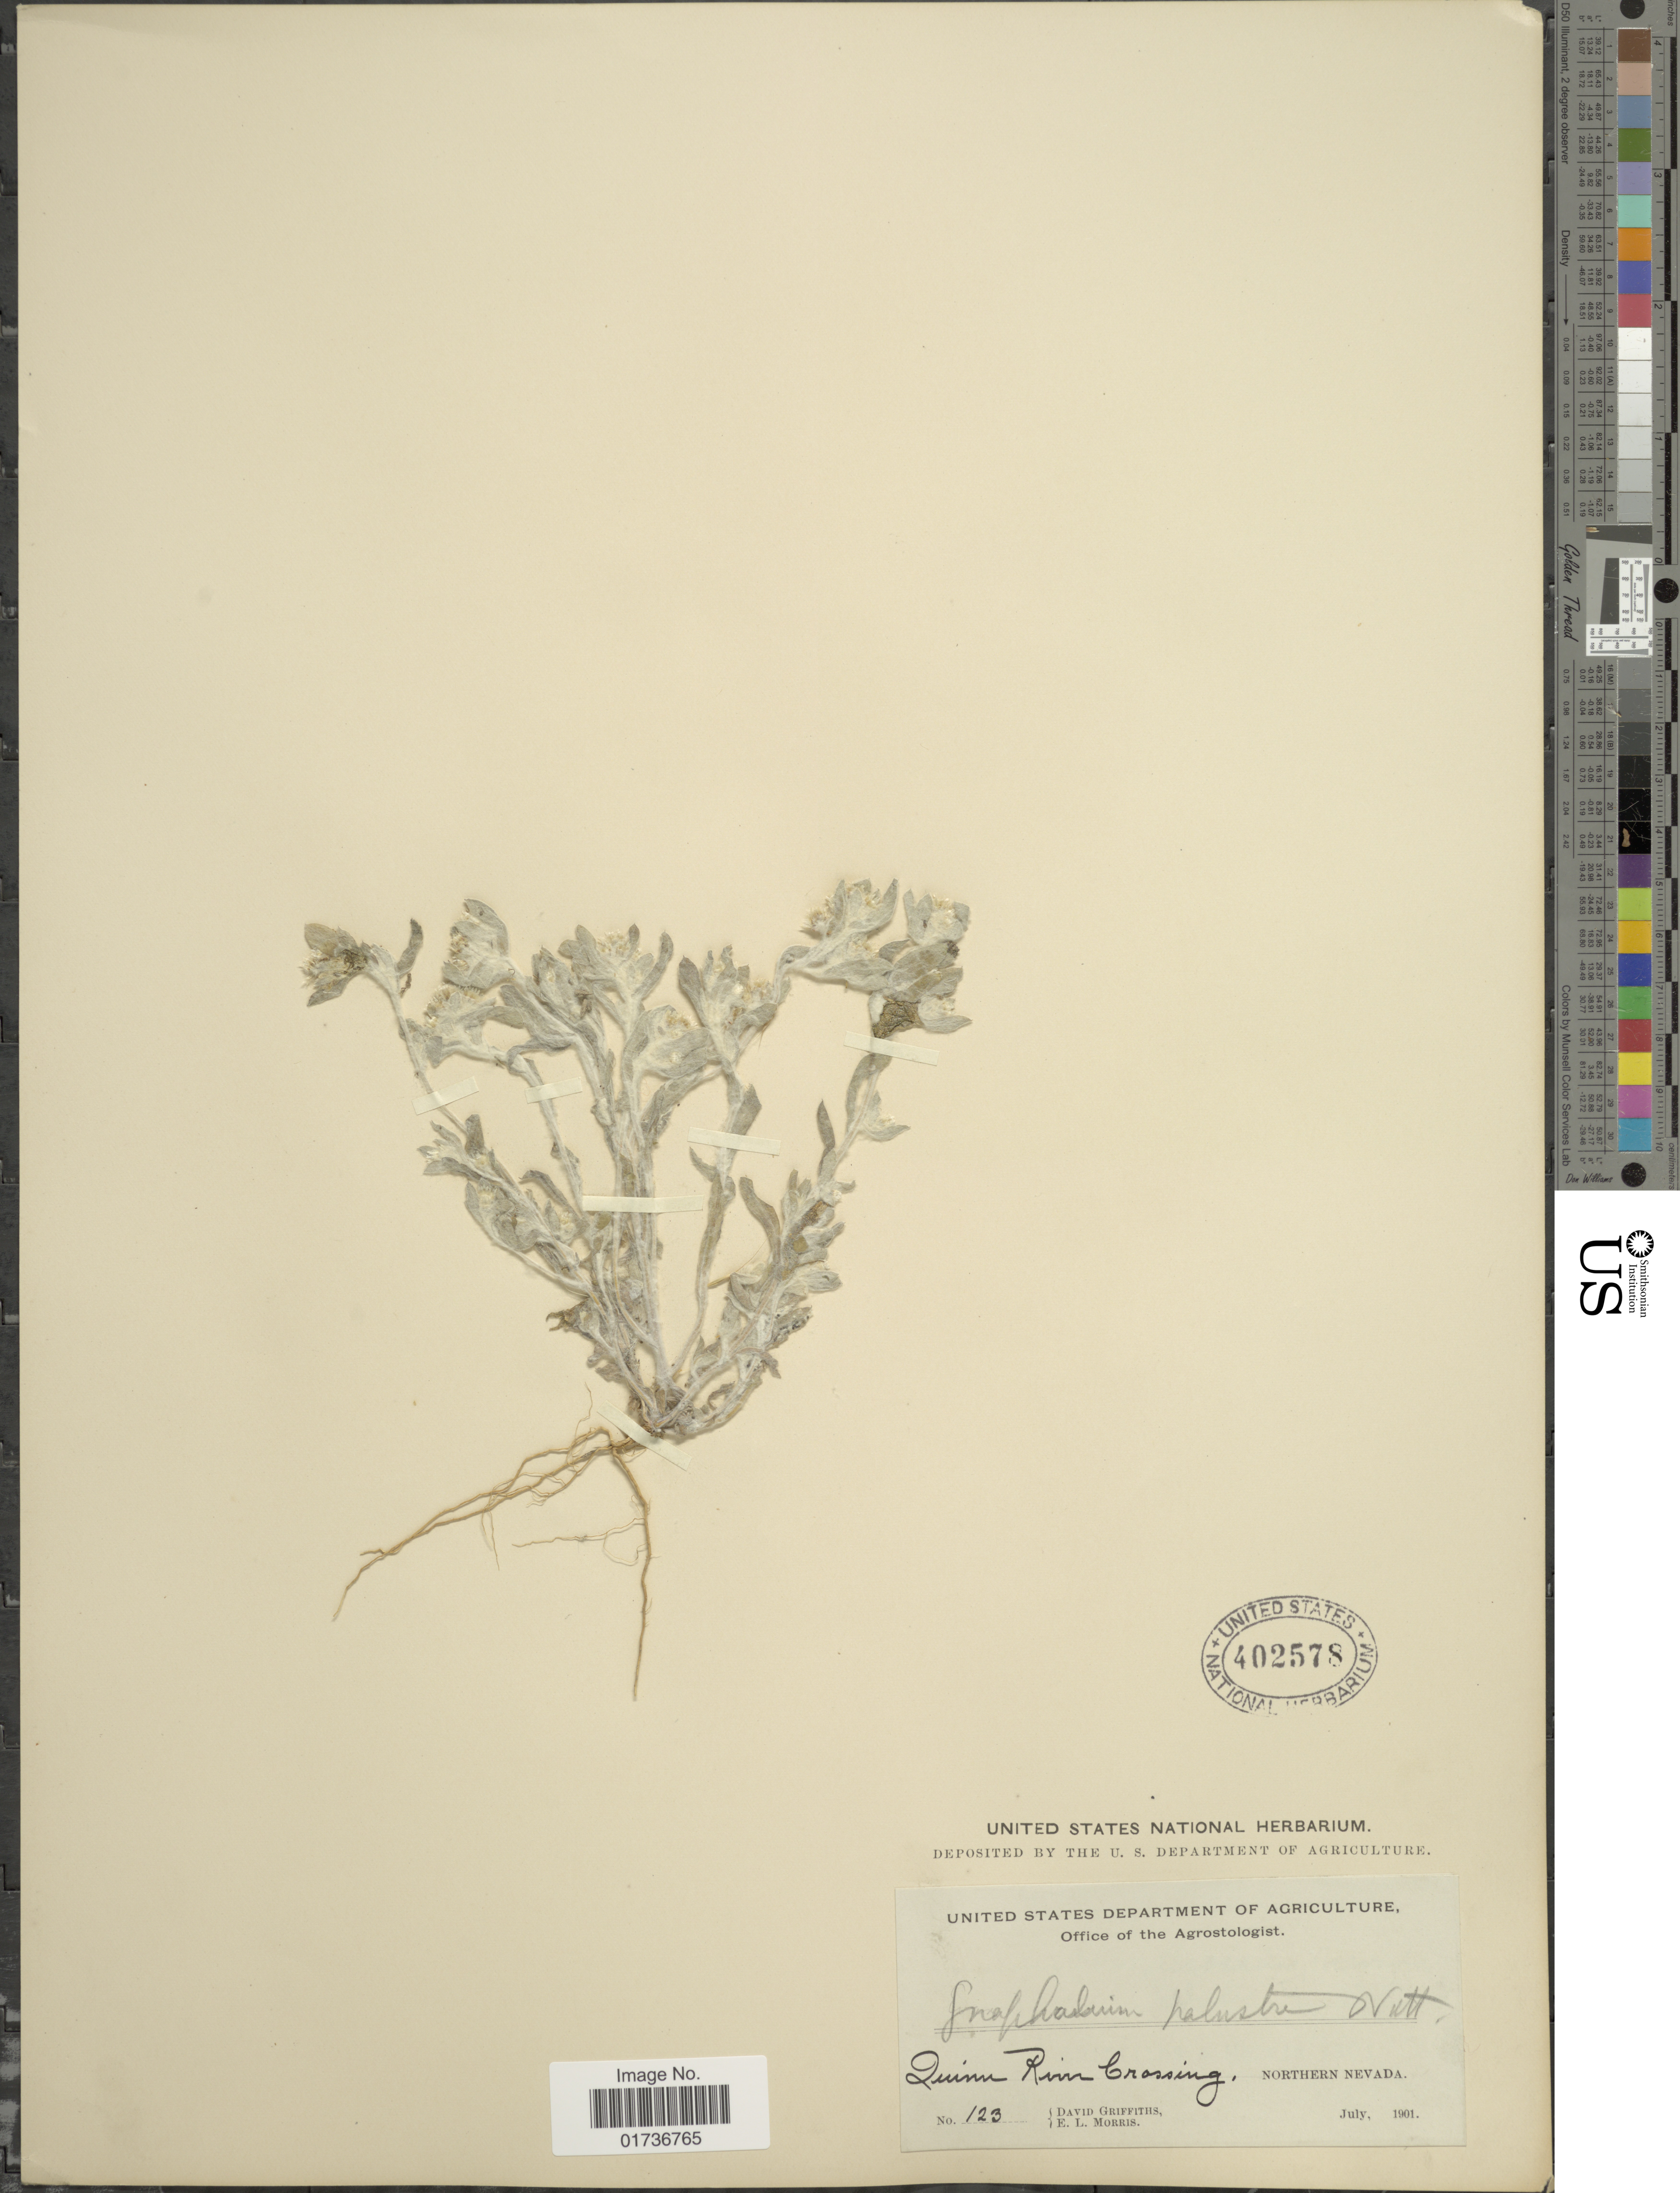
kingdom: Plantae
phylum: Tracheophyta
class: Magnoliopsida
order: Asterales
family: Asteraceae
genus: Gnaphalium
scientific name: Gnaphalium palustre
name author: Nutt.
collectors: D. Griffiths & E. Morris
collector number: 123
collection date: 1901-07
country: United States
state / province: Nevada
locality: Zuinn River Crossing, Northern Nevada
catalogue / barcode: US 402578